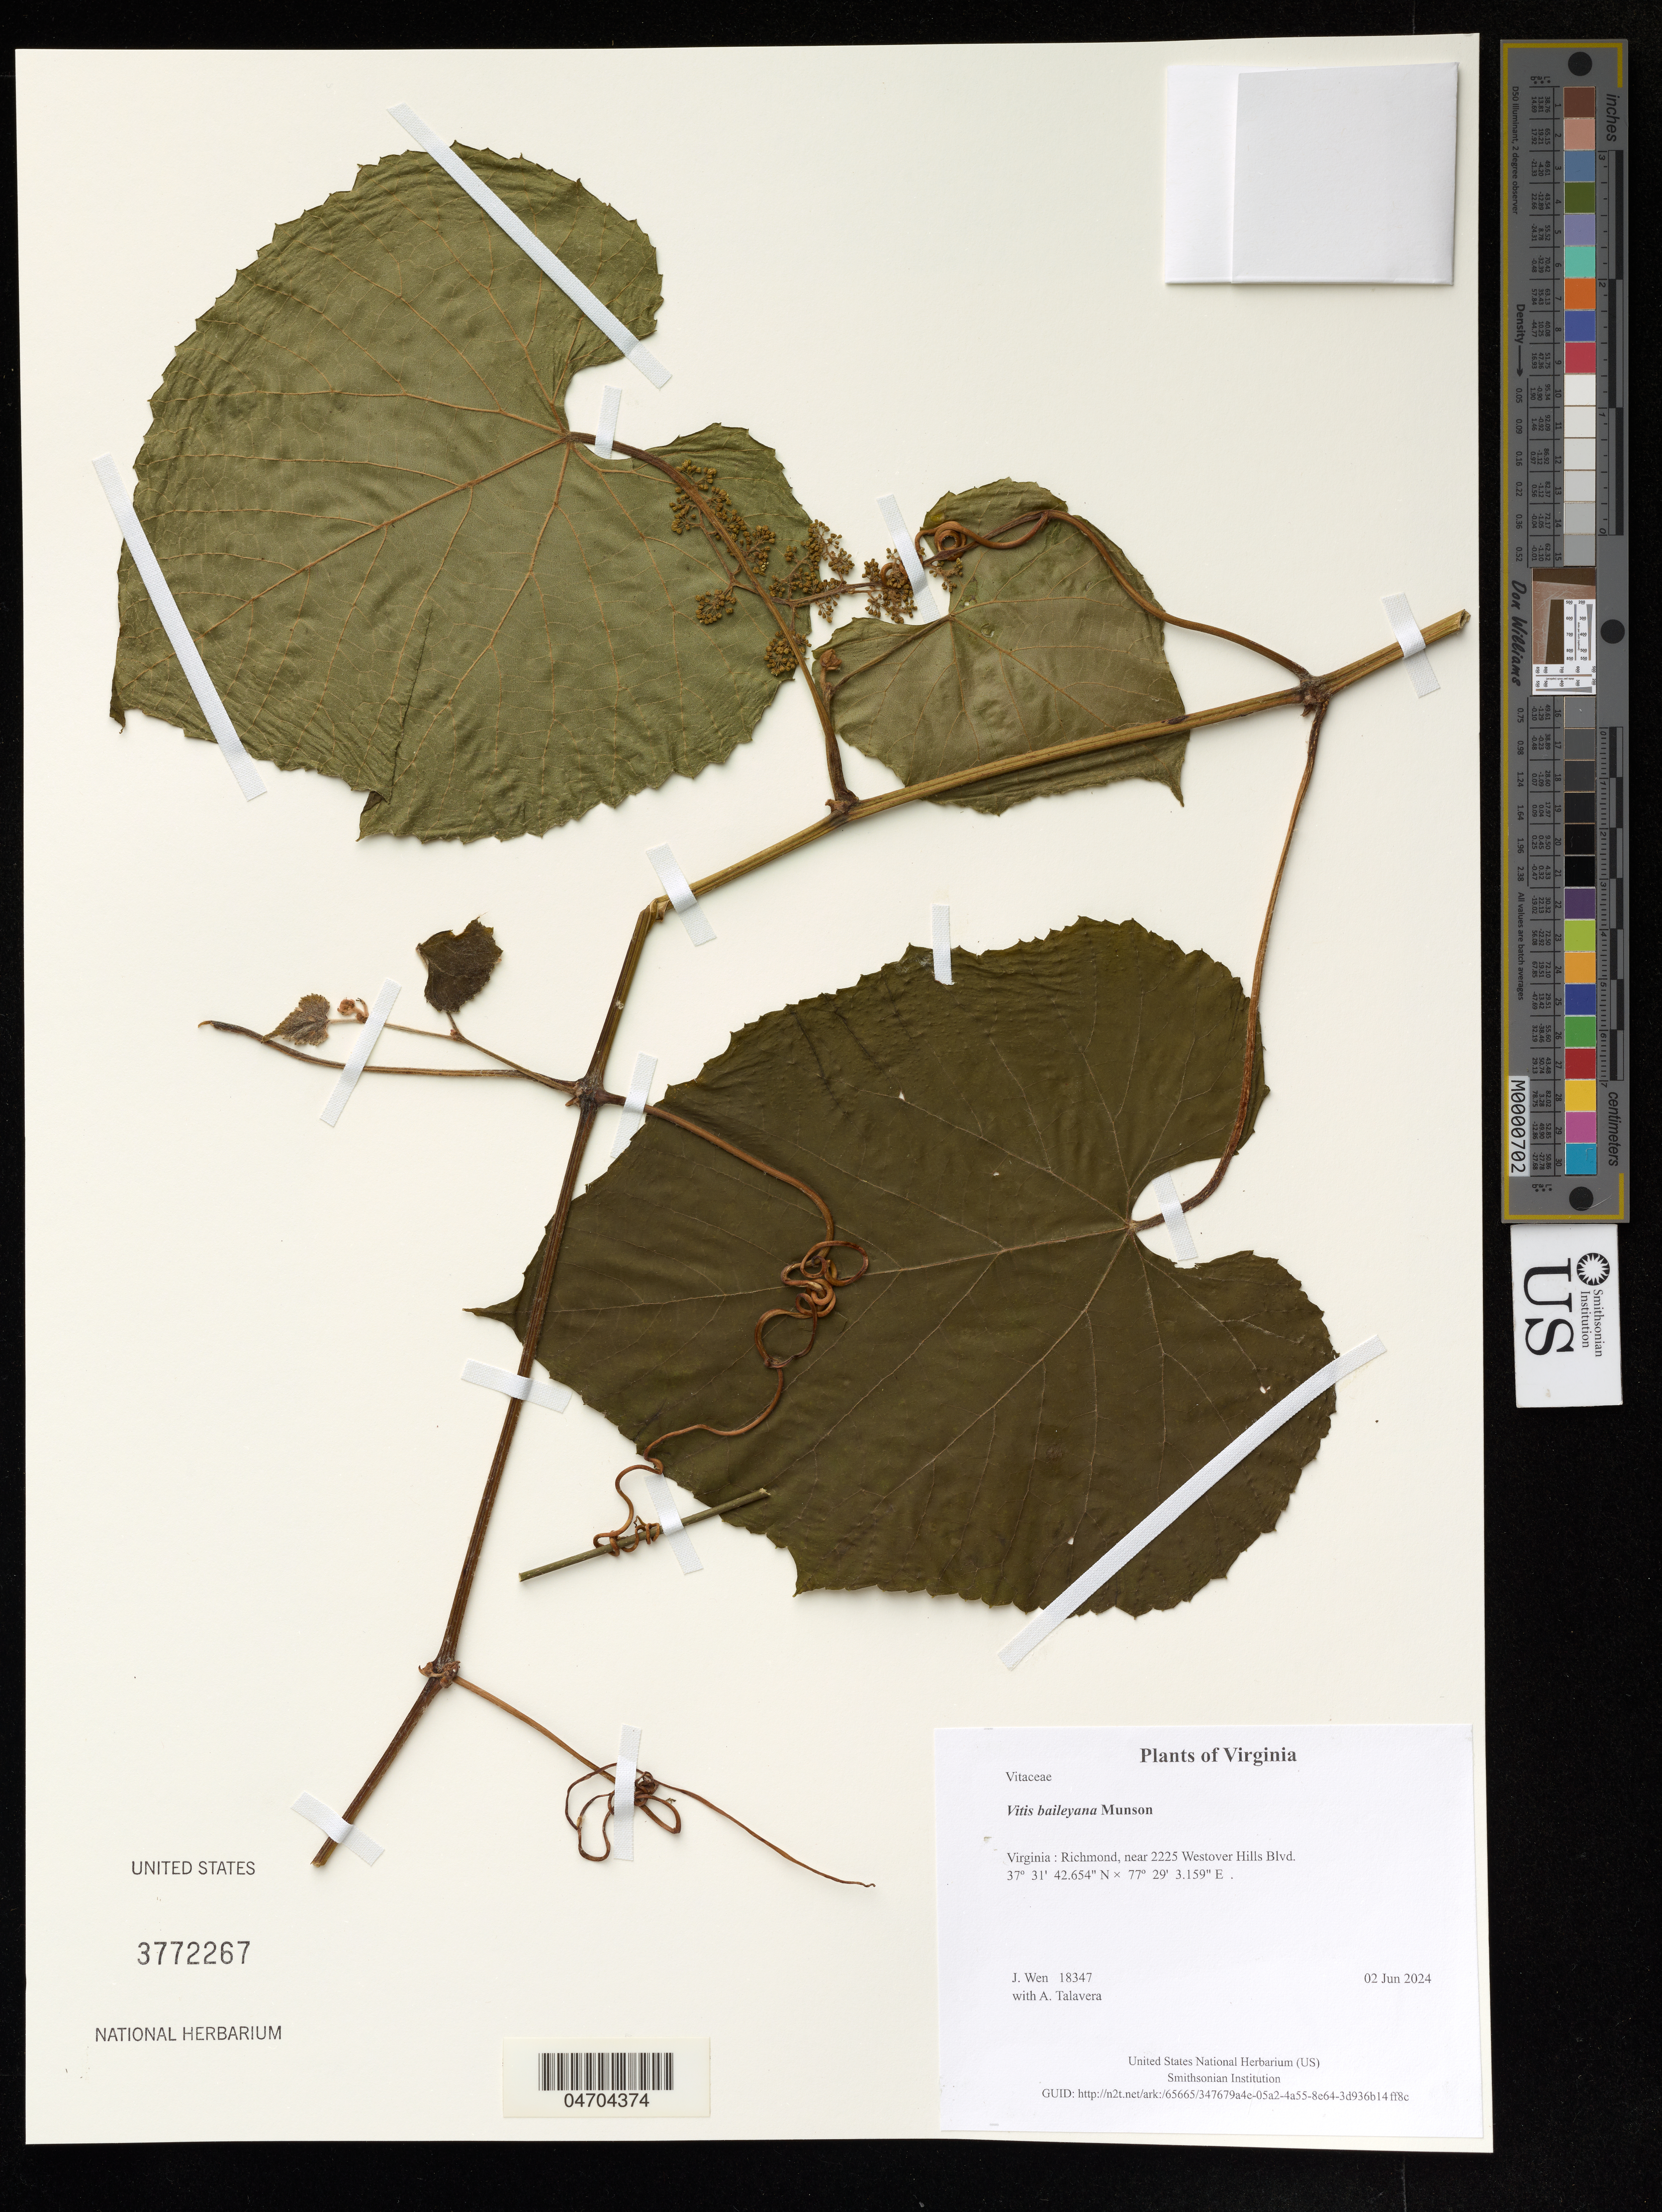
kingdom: Plantae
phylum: Tracheophyta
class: Magnoliopsida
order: Vitales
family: Vitaceae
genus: Vitis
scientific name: Vitis baileyana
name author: Munson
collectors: J. Wen & A. Talavera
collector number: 18347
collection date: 2024-06-02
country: United States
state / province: Virginia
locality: Richmond, near 2225 Westover Hills Blvd.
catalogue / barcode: US 3772267